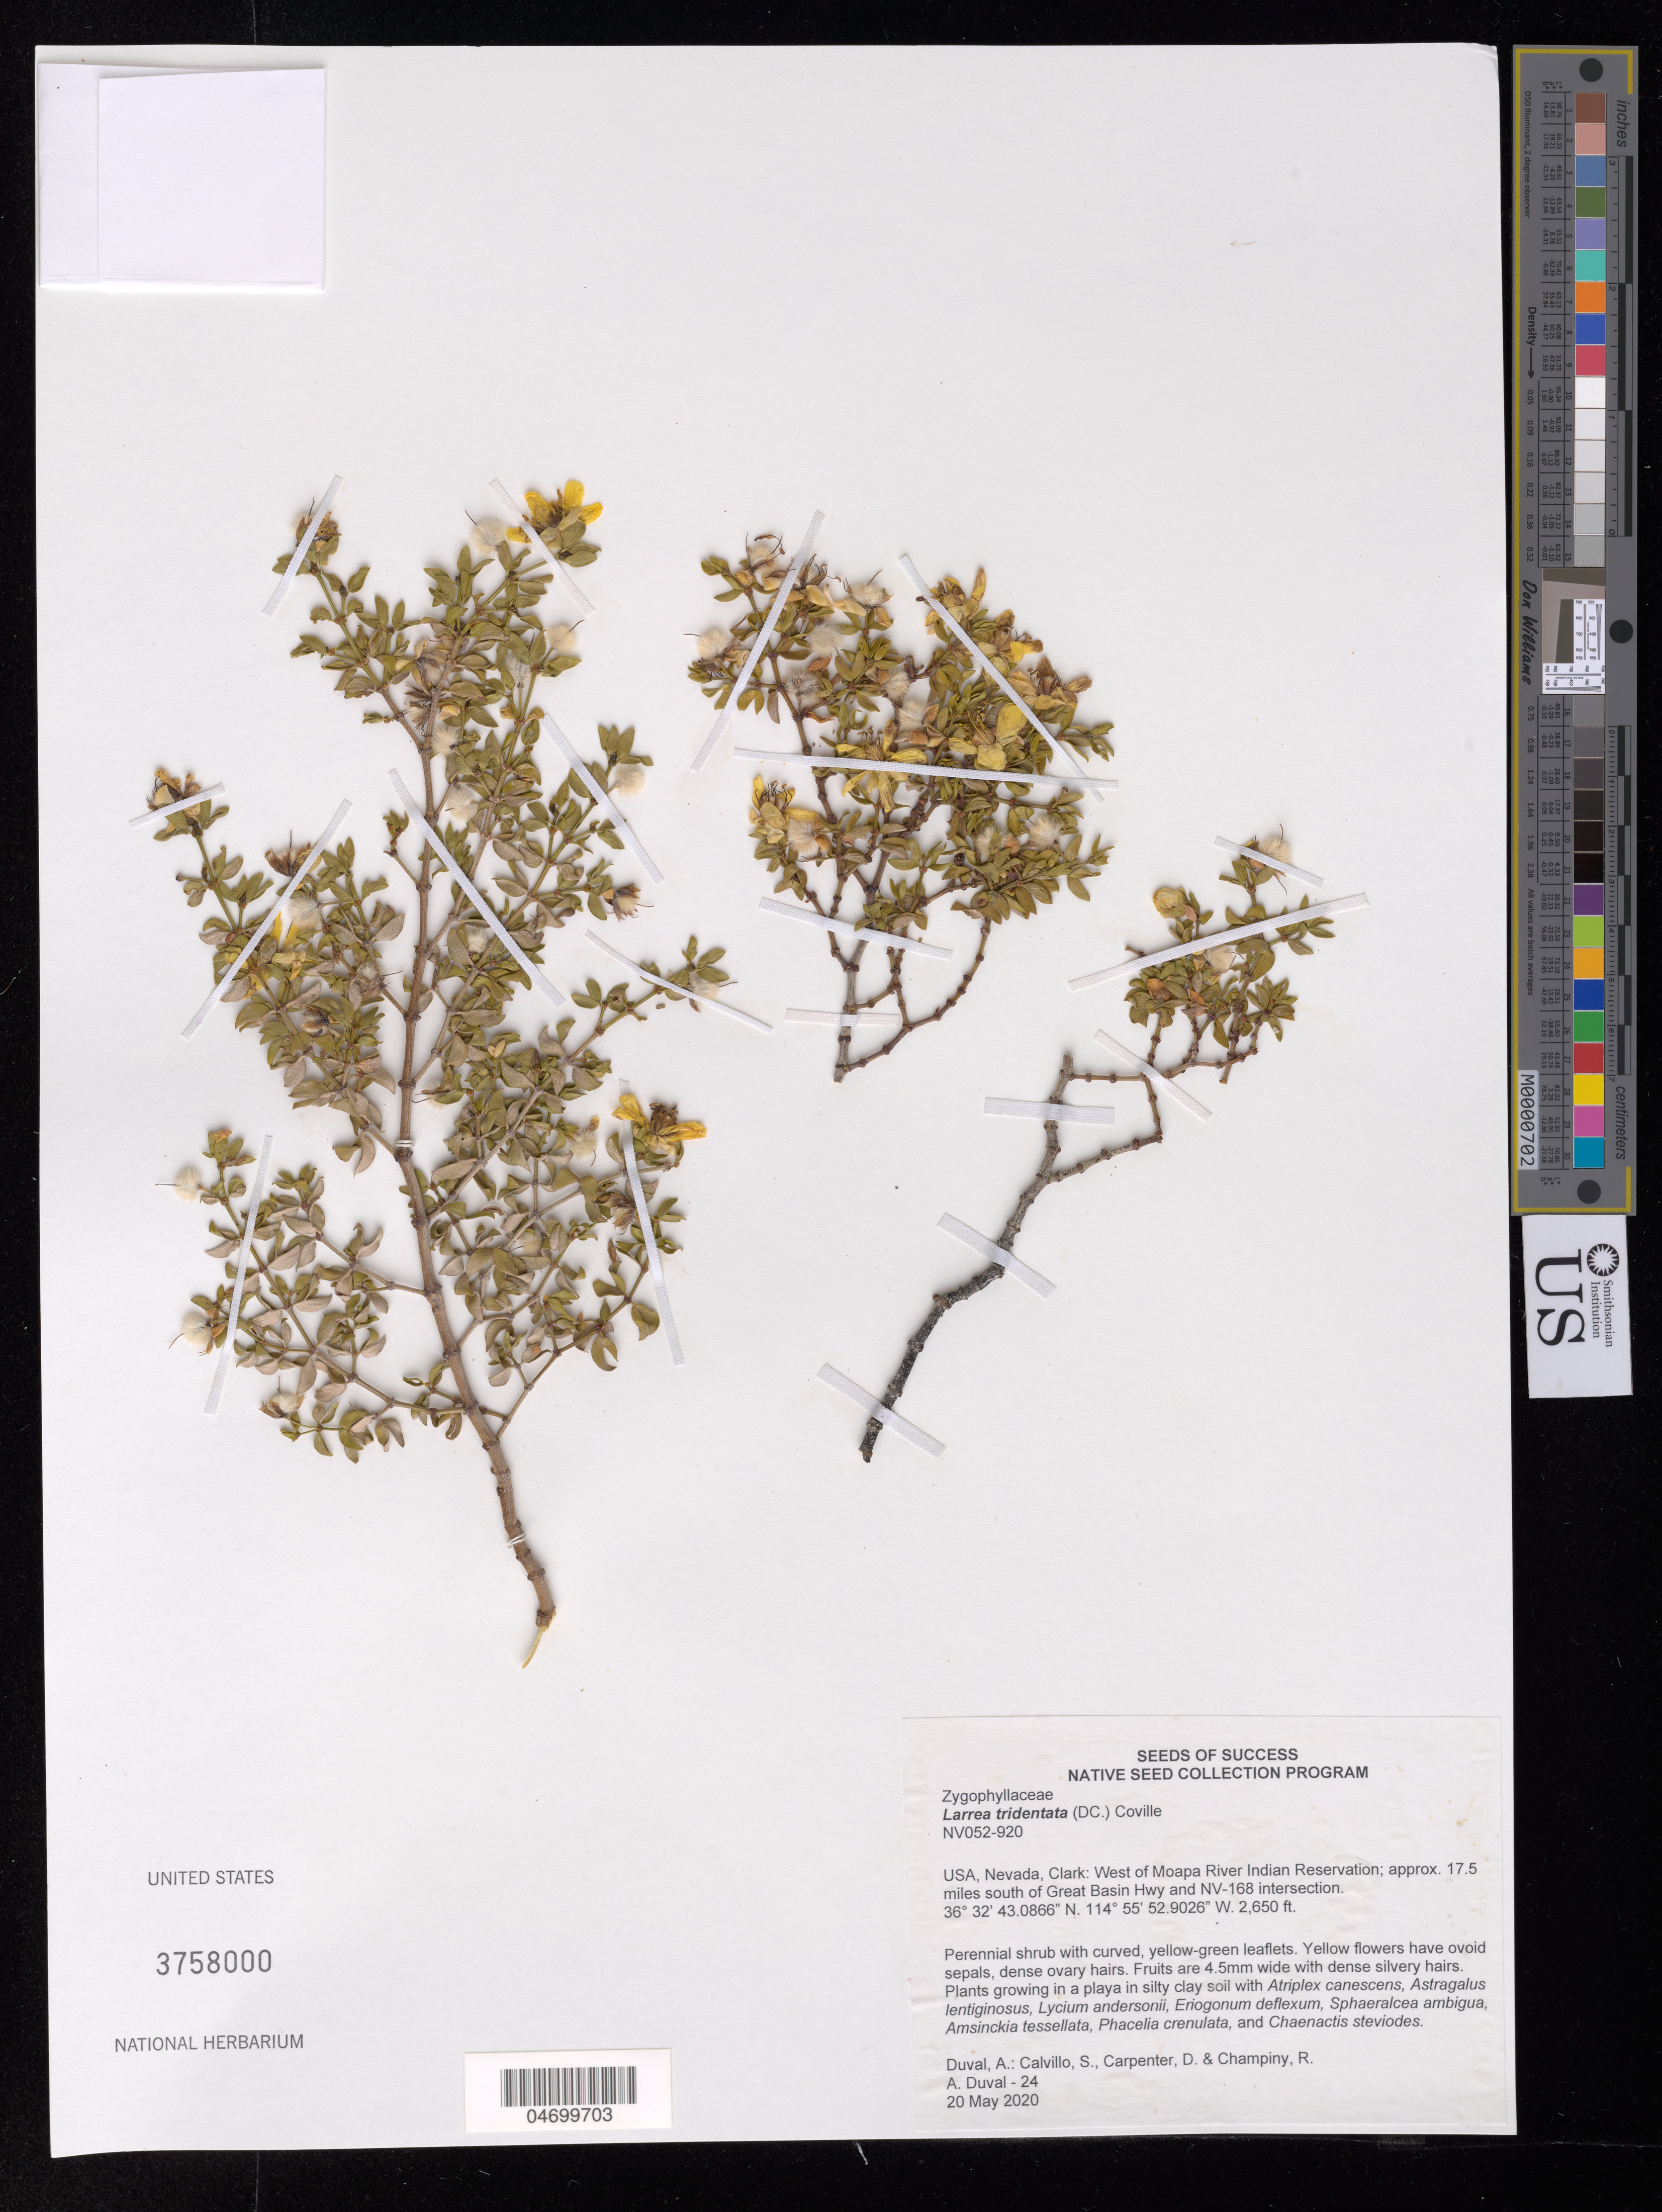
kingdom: Plantae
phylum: Tracheophyta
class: Magnoliopsida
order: Zygophyllales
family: Zygophyllaceae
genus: Larrea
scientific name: Larrea tridentata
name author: (Sessé & Moc. ex DC.) Coville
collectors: A. Duval, S. Calvillo, D. Carpenter & R. Champiny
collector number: NV052-920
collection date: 2020-05-20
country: United States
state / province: Nevada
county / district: Clark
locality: W of Moapa River Indian Reservation, 17.5 miles S of Great Basin Hwy and NV-168 intersection.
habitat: Playa in silty clay soil. With Atriplex canescens, Lycium andersonii, Phacelia crenulata, etc.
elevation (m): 808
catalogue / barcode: US 3758000